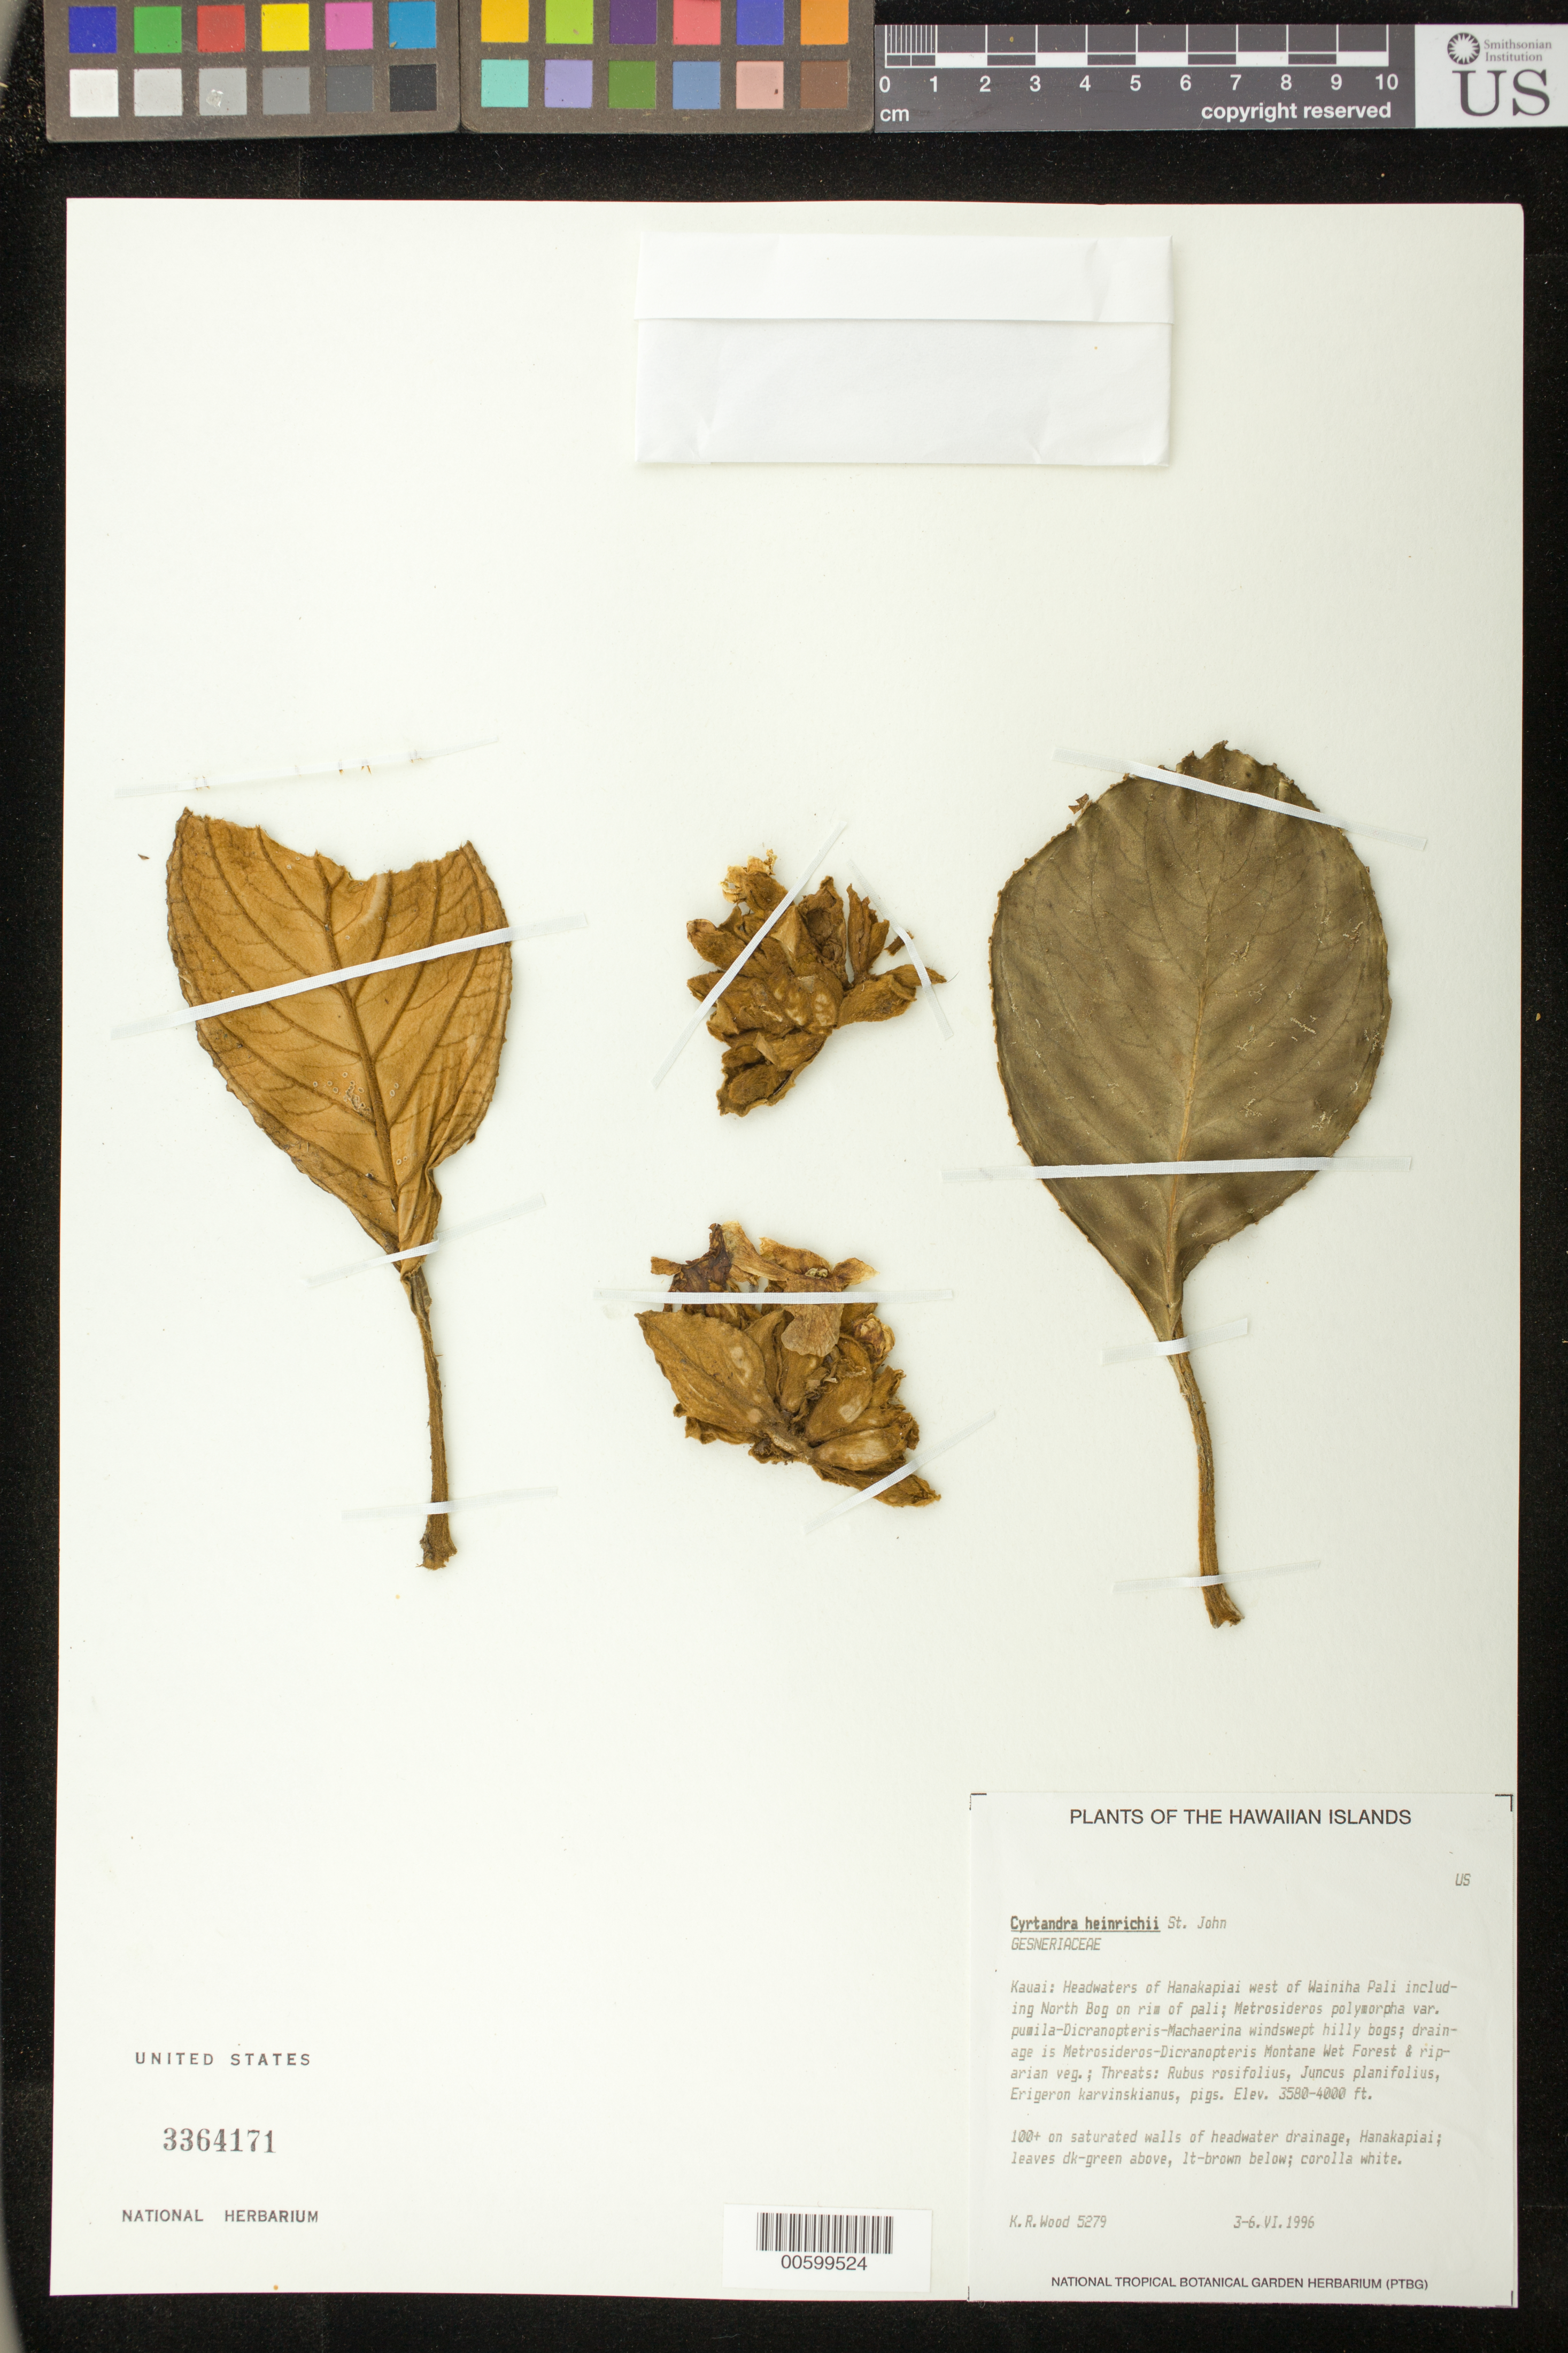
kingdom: Plantae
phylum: Tracheophyta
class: Magnoliopsida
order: Lamiales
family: Gesneriaceae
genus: Cyrtandra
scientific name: Cyrtandra heinrichii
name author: H. St. John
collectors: K. R. Wood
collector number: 5279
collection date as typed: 3 Jun 1996 to 6 Jun 1996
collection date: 1996-06-03/1996-06-06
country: United States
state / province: Hawaii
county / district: Kauai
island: Kaua'i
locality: Headwaters of Hanakapiai W of Wainiha Pali including N Bog on rim of pali.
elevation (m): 1091.18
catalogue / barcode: US 3364171